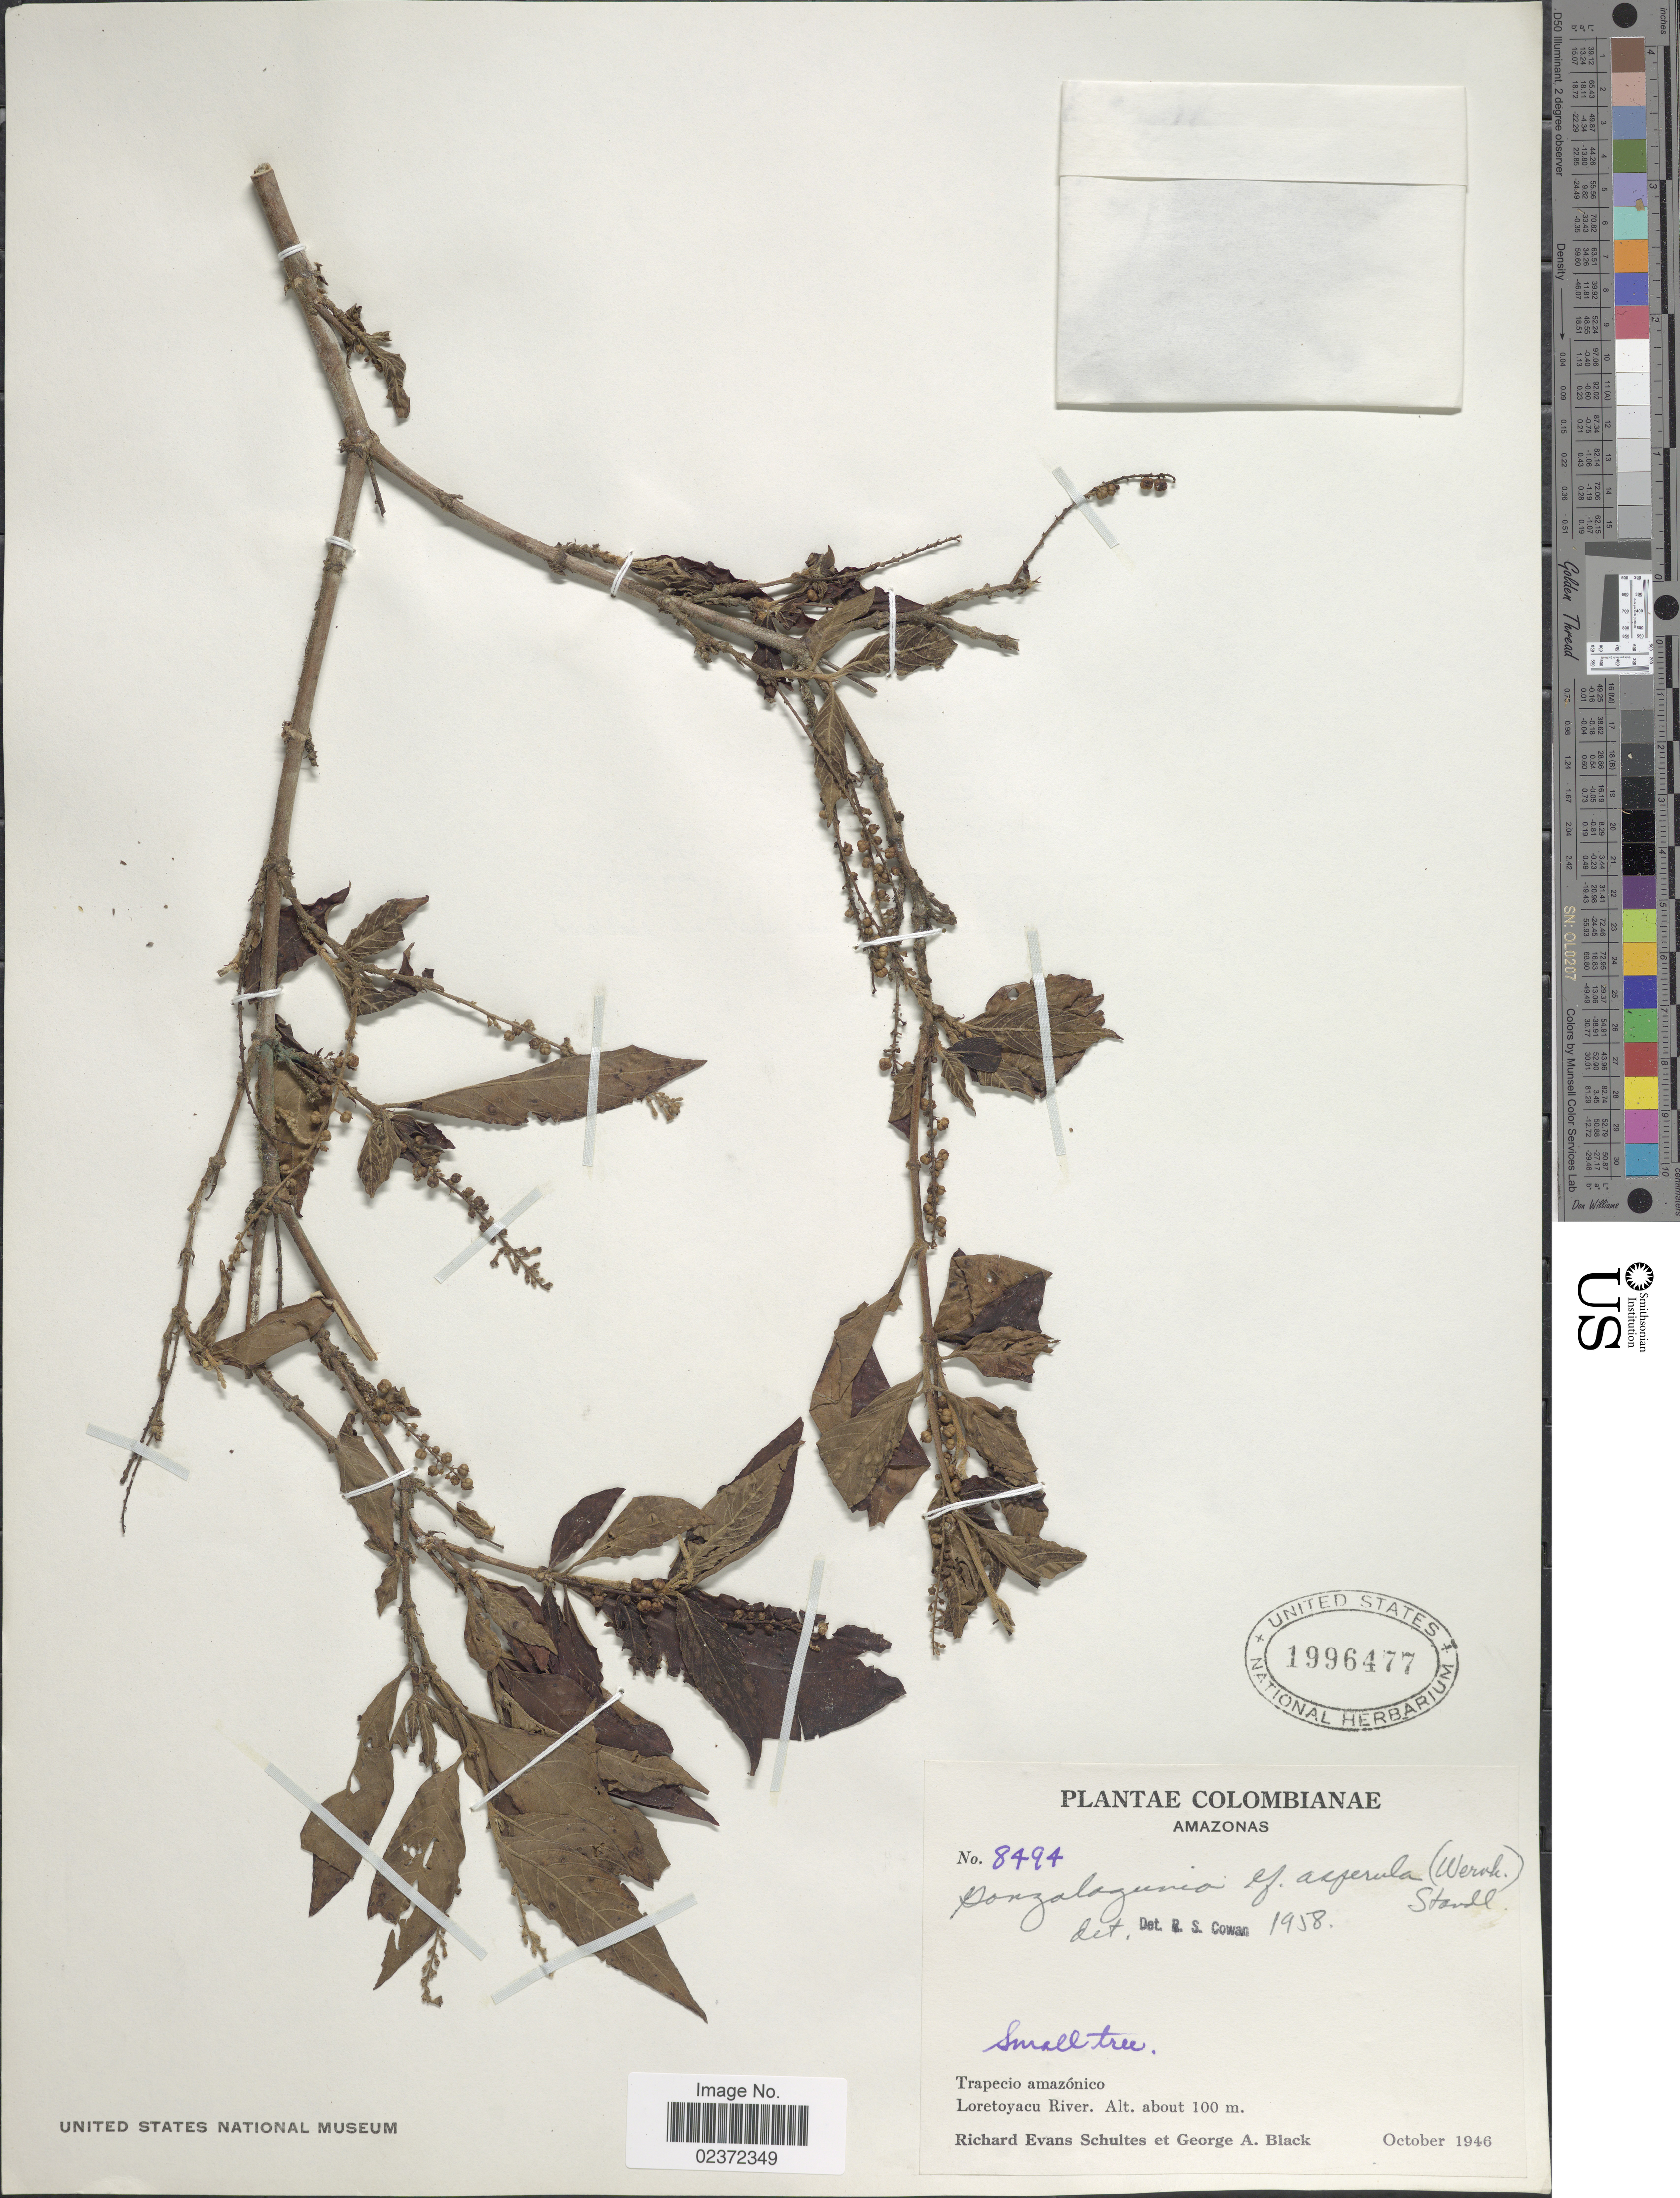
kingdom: Plantae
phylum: Tracheophyta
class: Magnoliopsida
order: Gentianales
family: Rubiaceae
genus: Gonzalagunia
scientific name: Gonzalagunia asperula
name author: (Wernham) Standl.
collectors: R. E. Schultes & G. A. Black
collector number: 8494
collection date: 1946-10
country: Colombia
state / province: Amazônas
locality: Trapeceio amazonico, Loretoyacu River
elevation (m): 100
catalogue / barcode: US 1996477